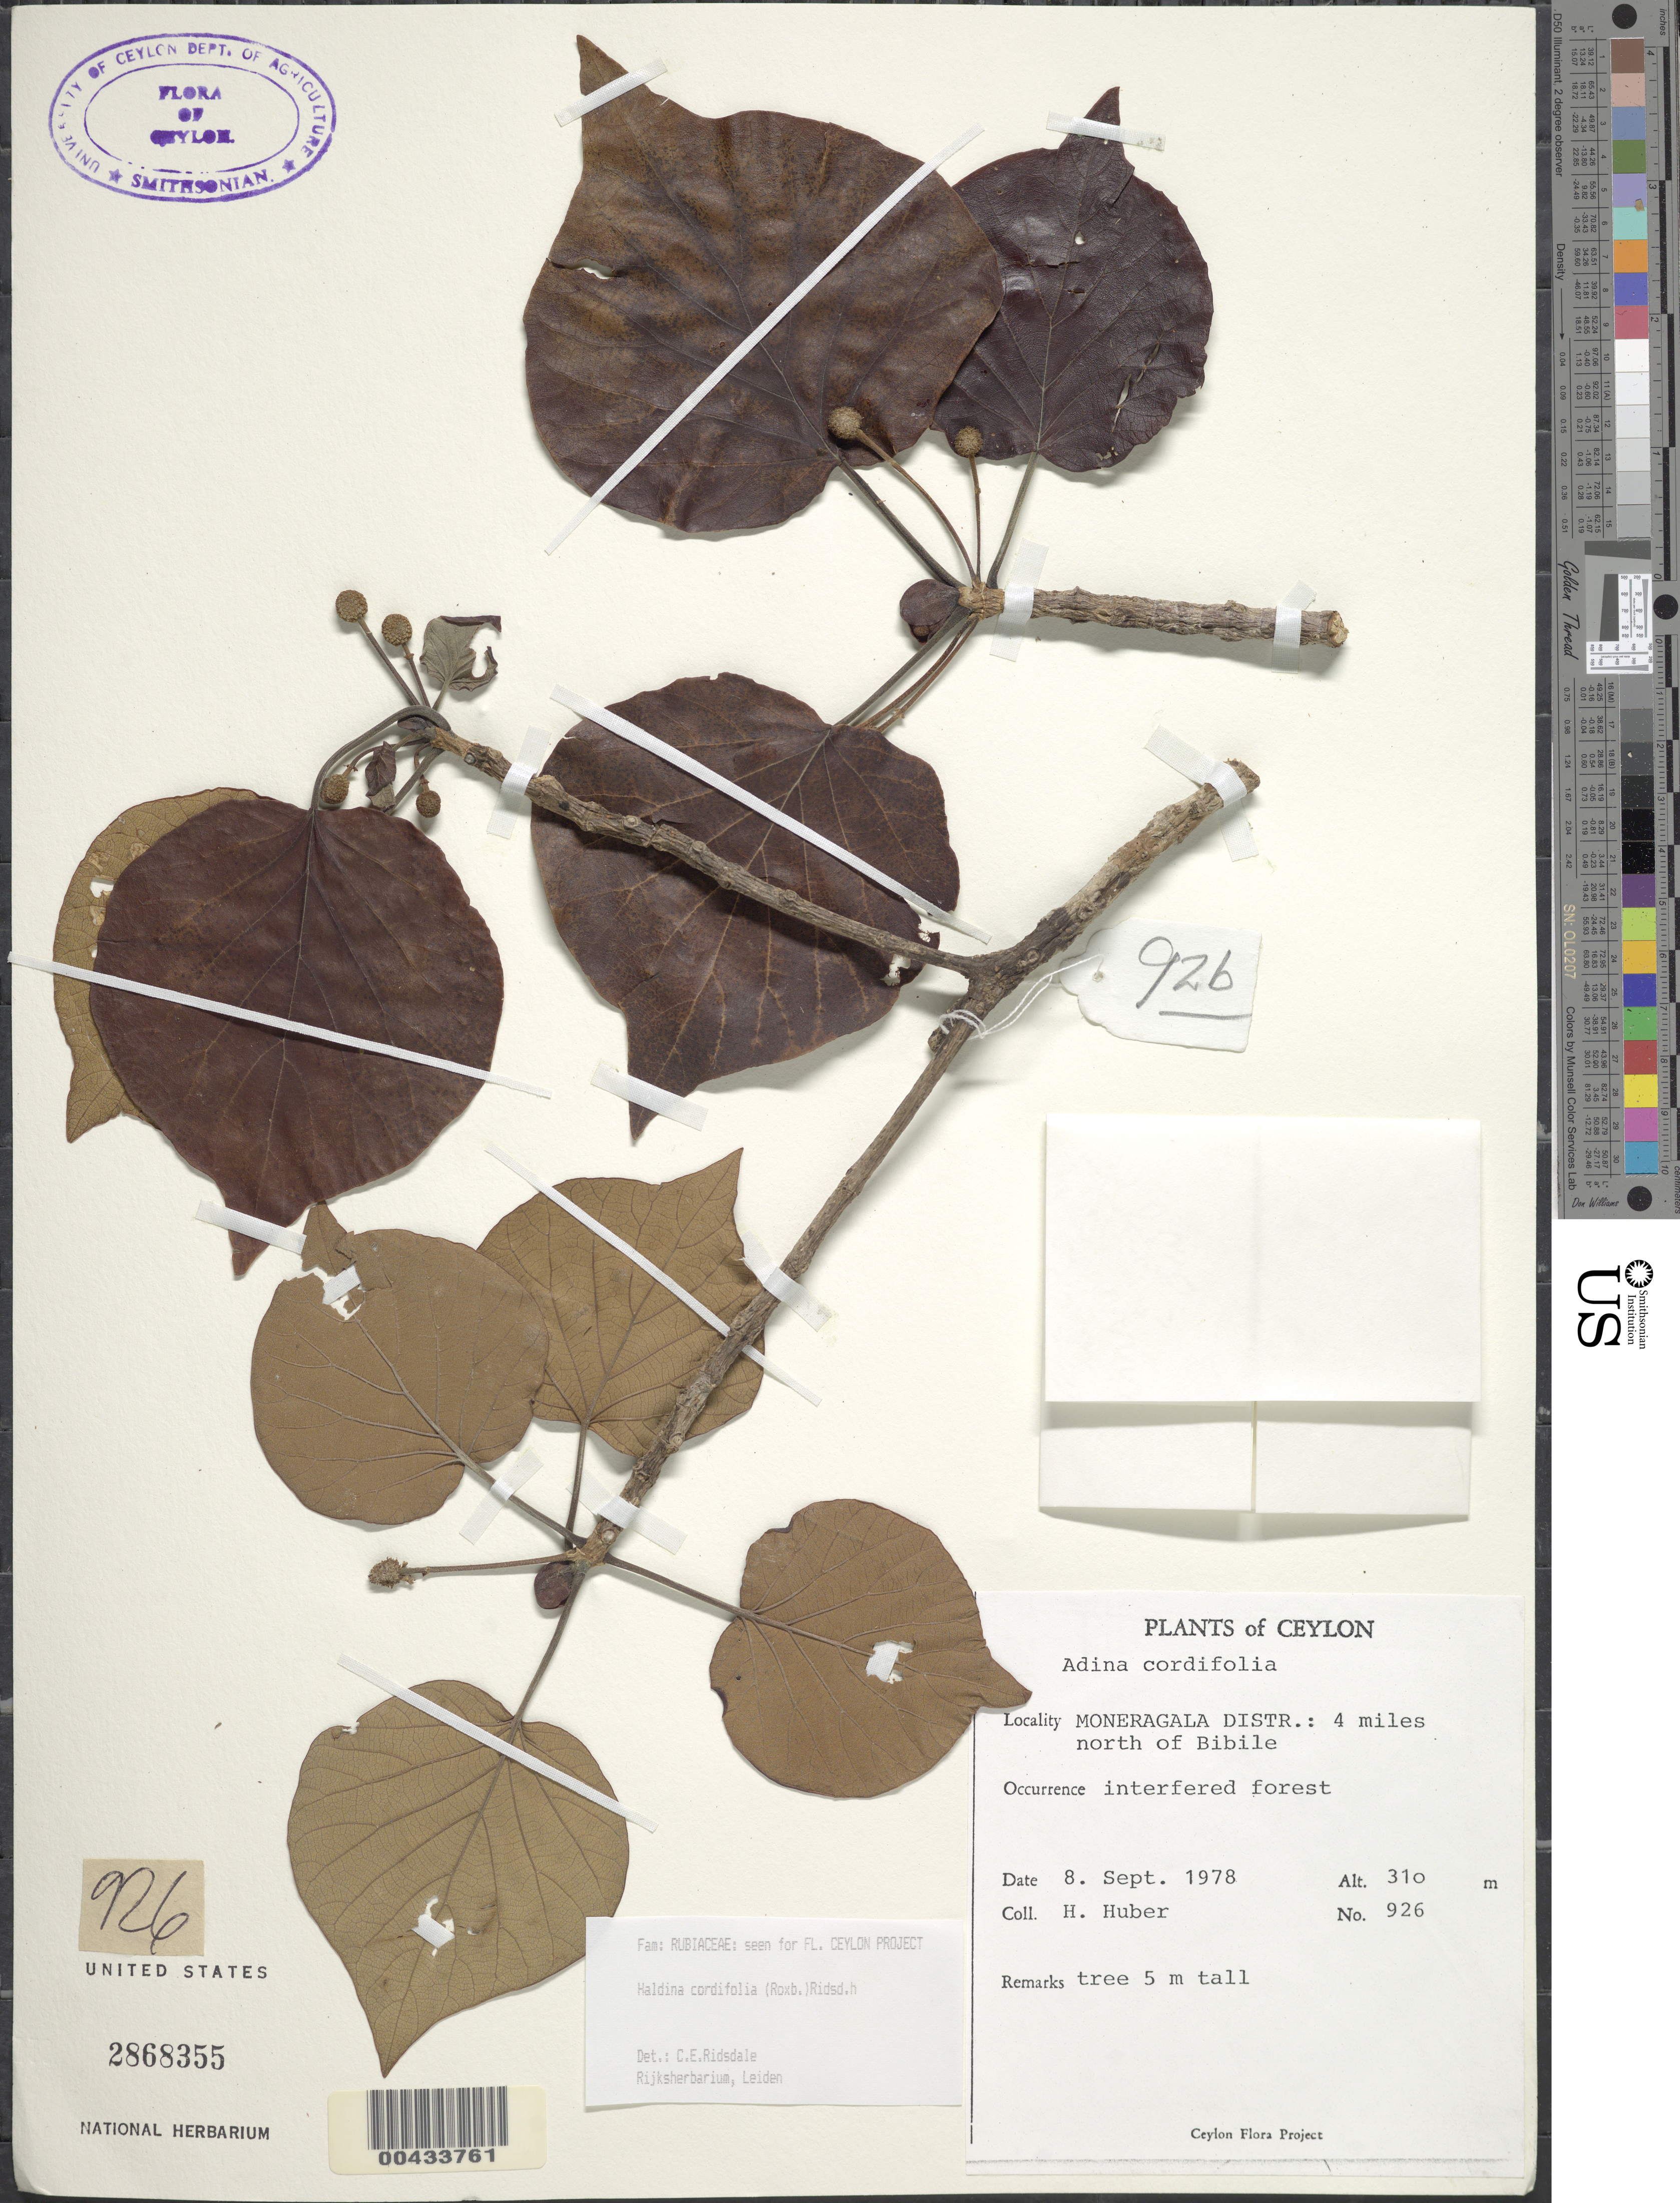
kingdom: Plantae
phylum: Tracheophyta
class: Magnoliopsida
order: Gentianales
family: Rubiaceae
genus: Haldina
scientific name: Haldina cordifolia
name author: (Roxb.) Ridsdale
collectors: H. Huber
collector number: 926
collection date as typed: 08 Sep 1978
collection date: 1978-09-08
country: Sri Lanka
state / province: Uva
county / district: Monaragala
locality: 4 mi N of Bibile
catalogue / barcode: US 2868355